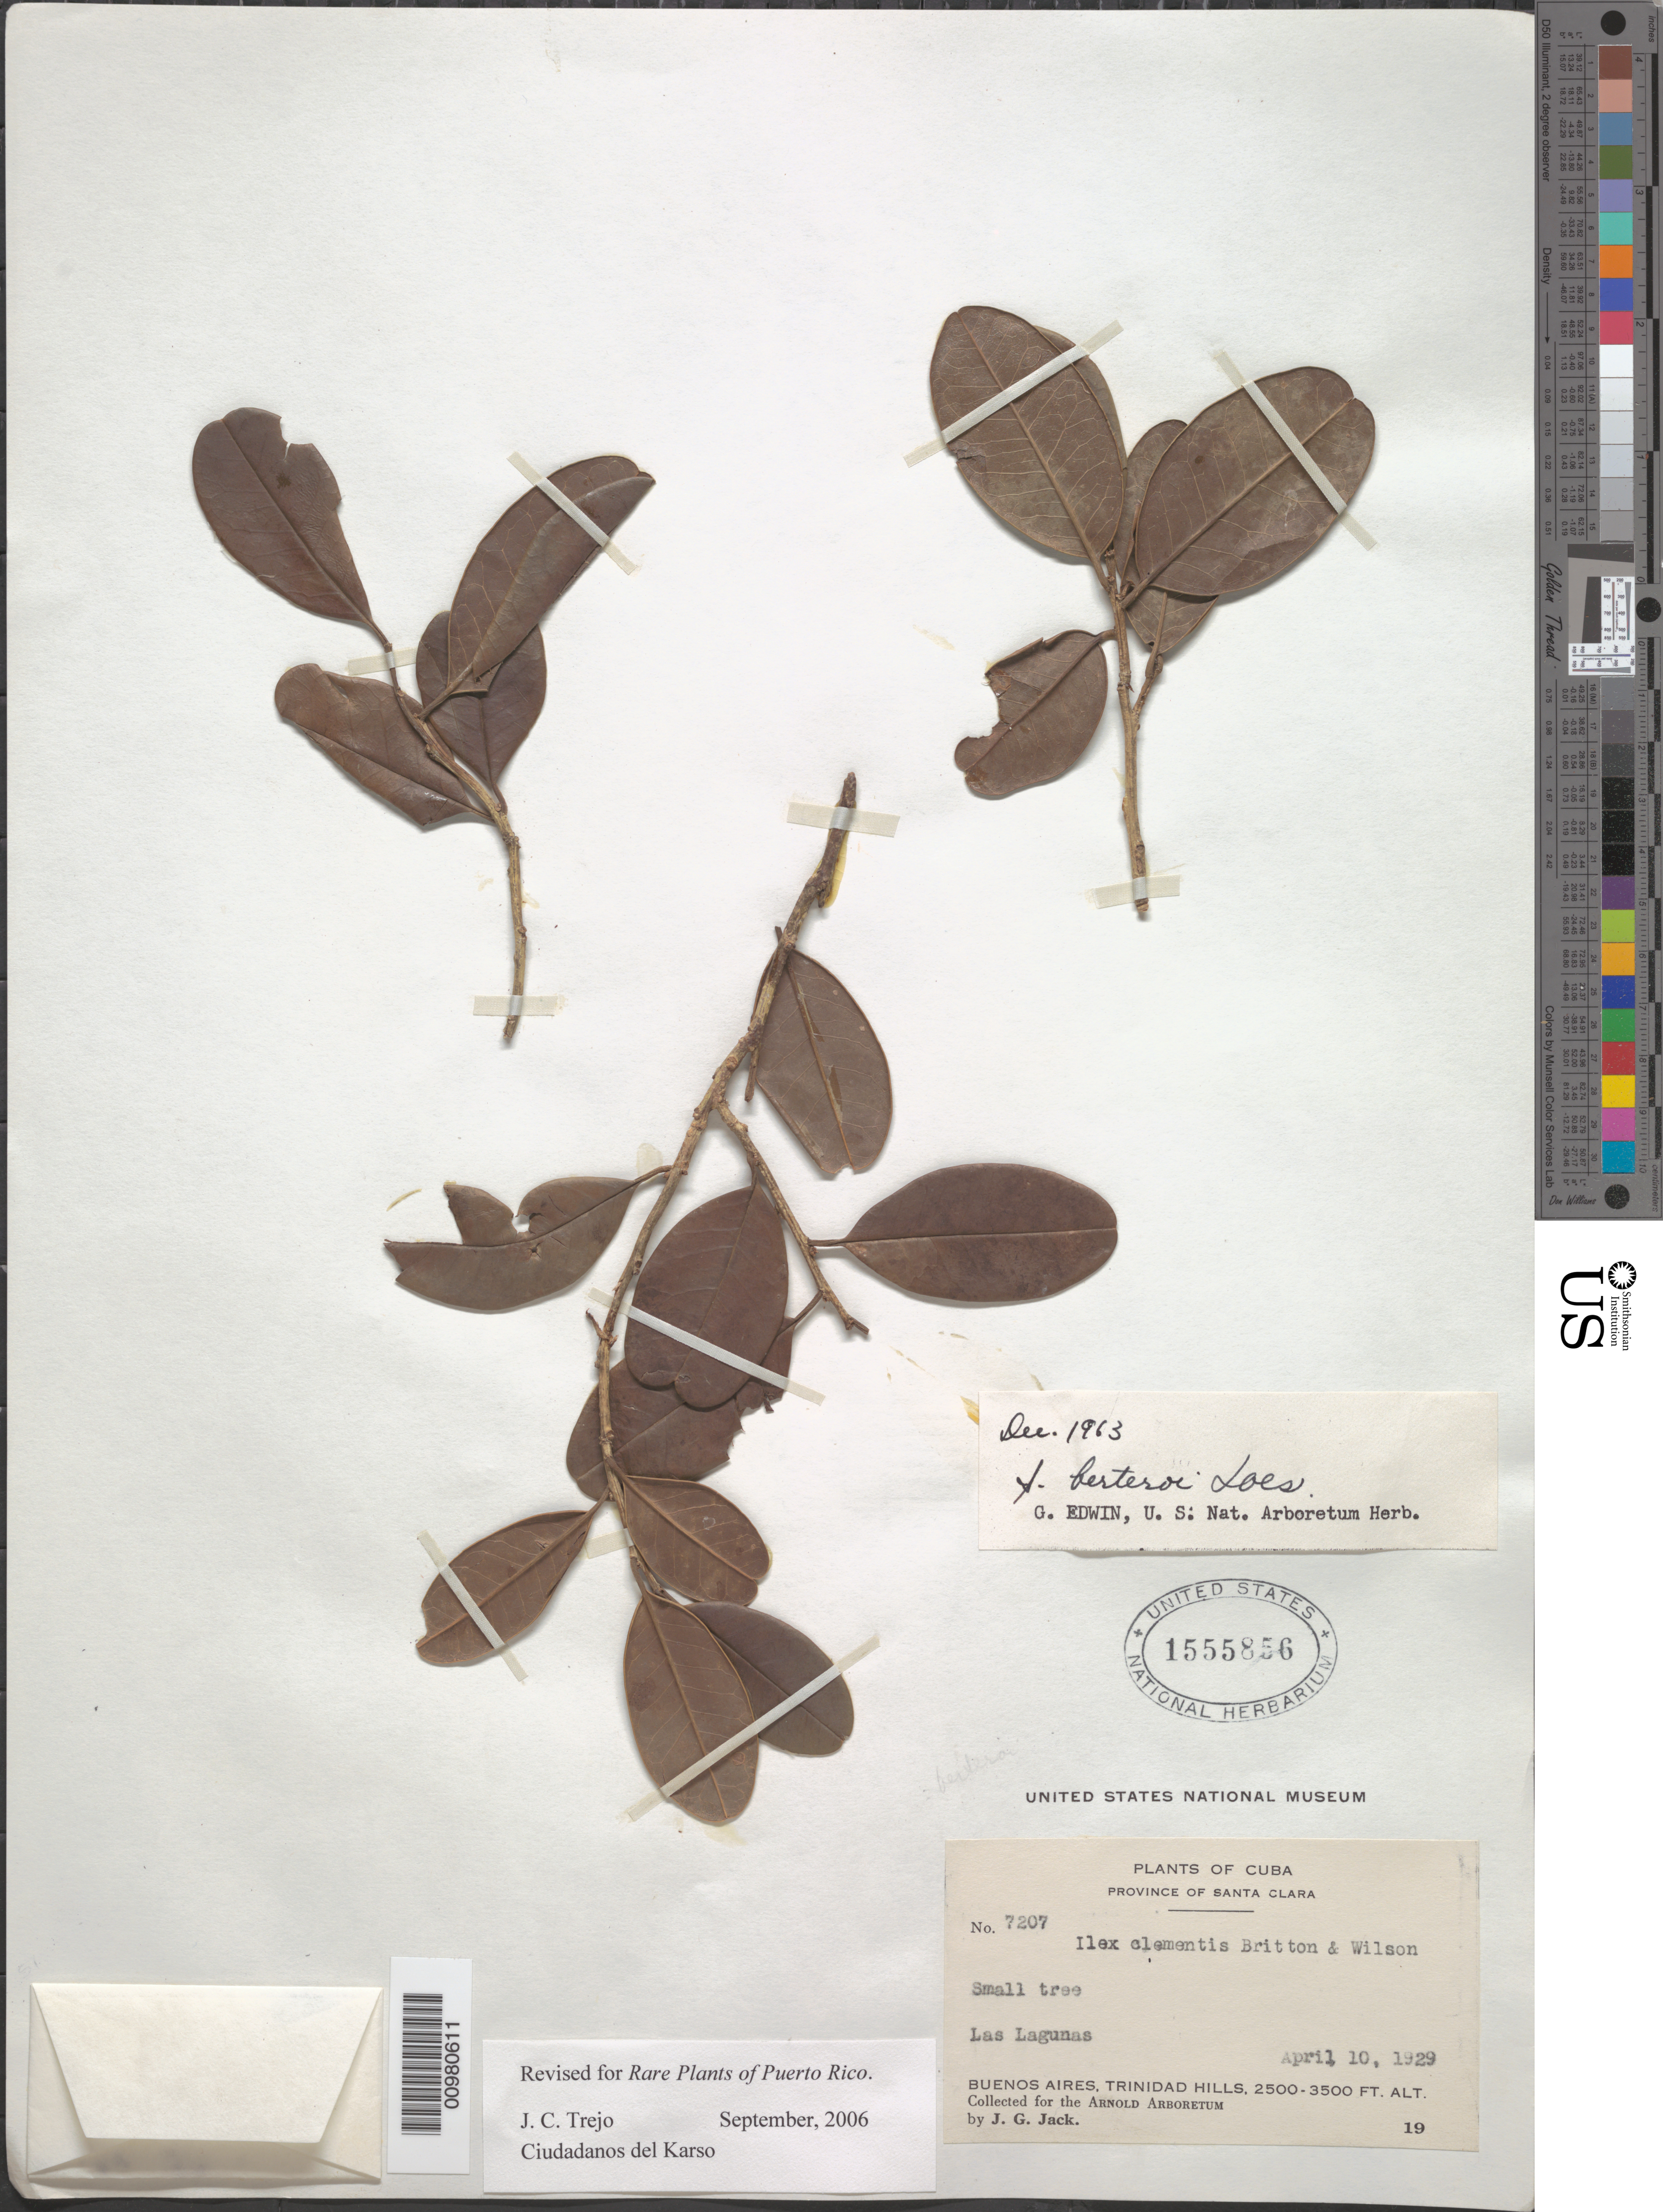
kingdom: Plantae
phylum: Tracheophyta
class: Magnoliopsida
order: Aquifoliales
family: Aquifoliaceae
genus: Ilex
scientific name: Ilex berteroi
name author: Loes.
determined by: Trejo-Torres, J. C.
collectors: J. G. Jack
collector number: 7207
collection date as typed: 10 Apr 1929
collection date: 1929-04-10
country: Cuba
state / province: Santa Clara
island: Cuba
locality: Las Lagunas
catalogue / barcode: US 1555856